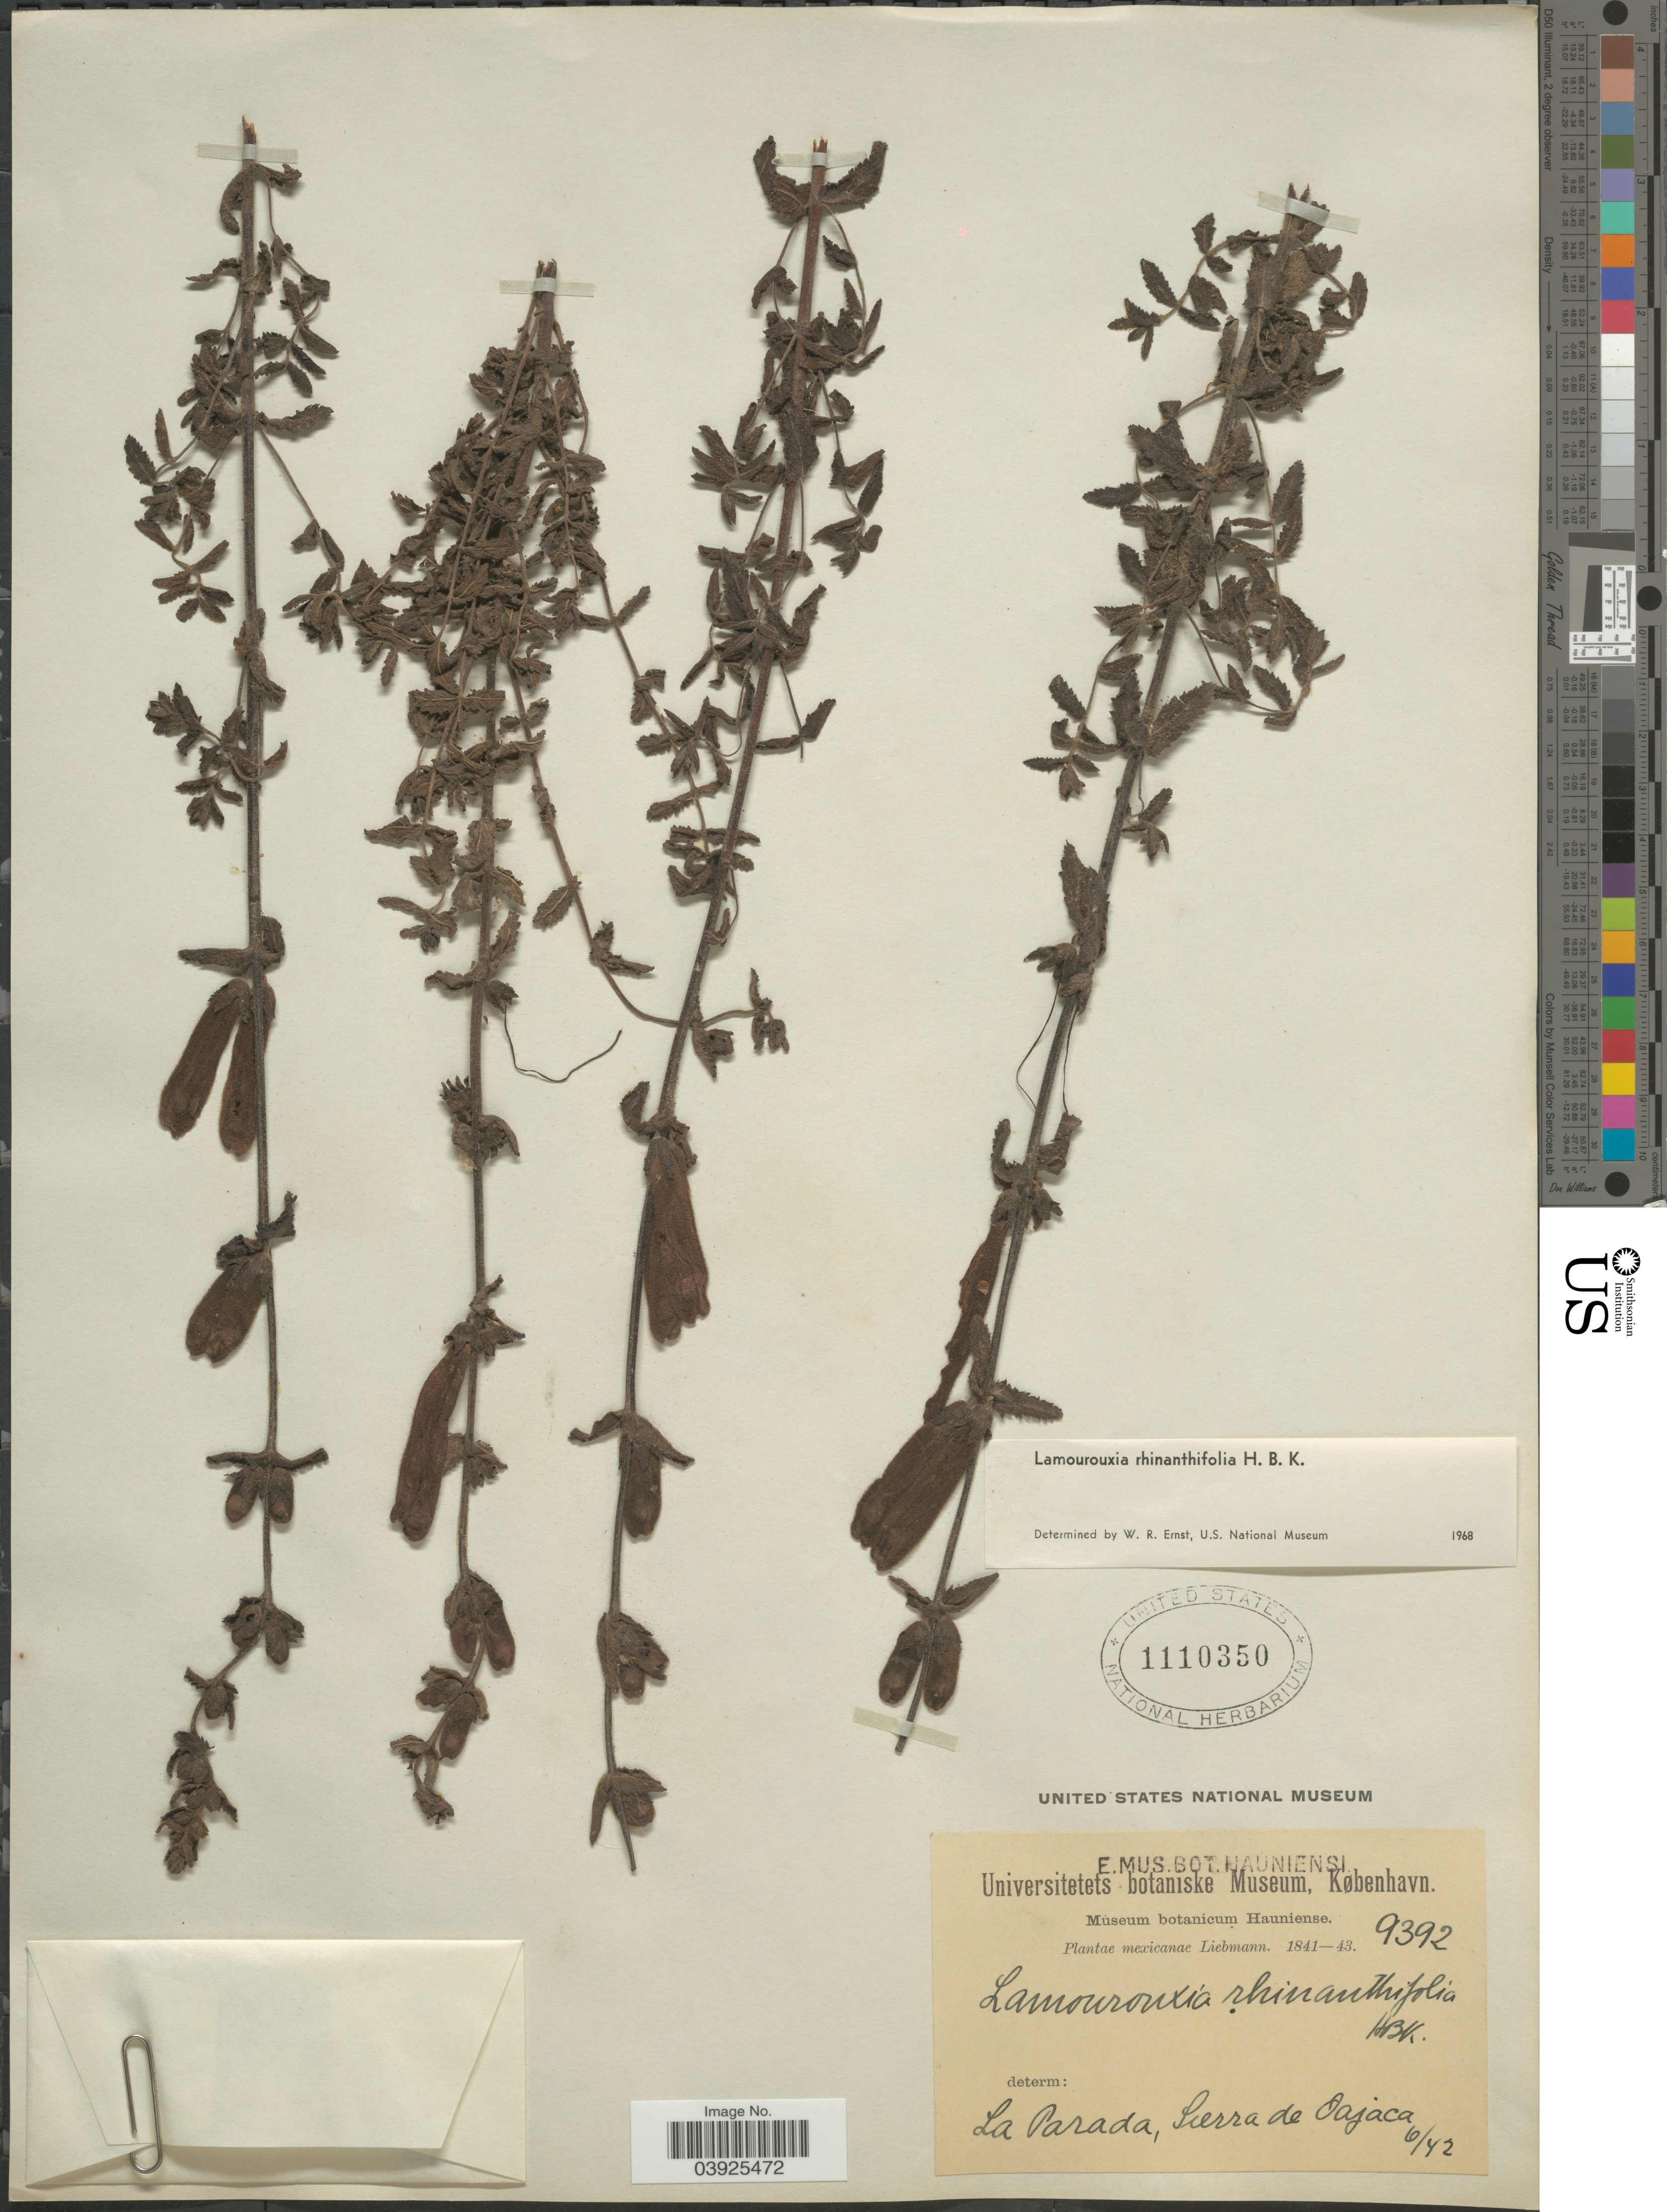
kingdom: Plantae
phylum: Tracheophyta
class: Magnoliopsida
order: Lamiales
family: Orobanchaceae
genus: Lamourouxia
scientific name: Lamourouxia rhinanthifolia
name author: Kunth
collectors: Liebmann, --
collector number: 9392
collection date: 1842-06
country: Mexico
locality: La Parada, Sierra de Oajaca.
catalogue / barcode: US 1110350